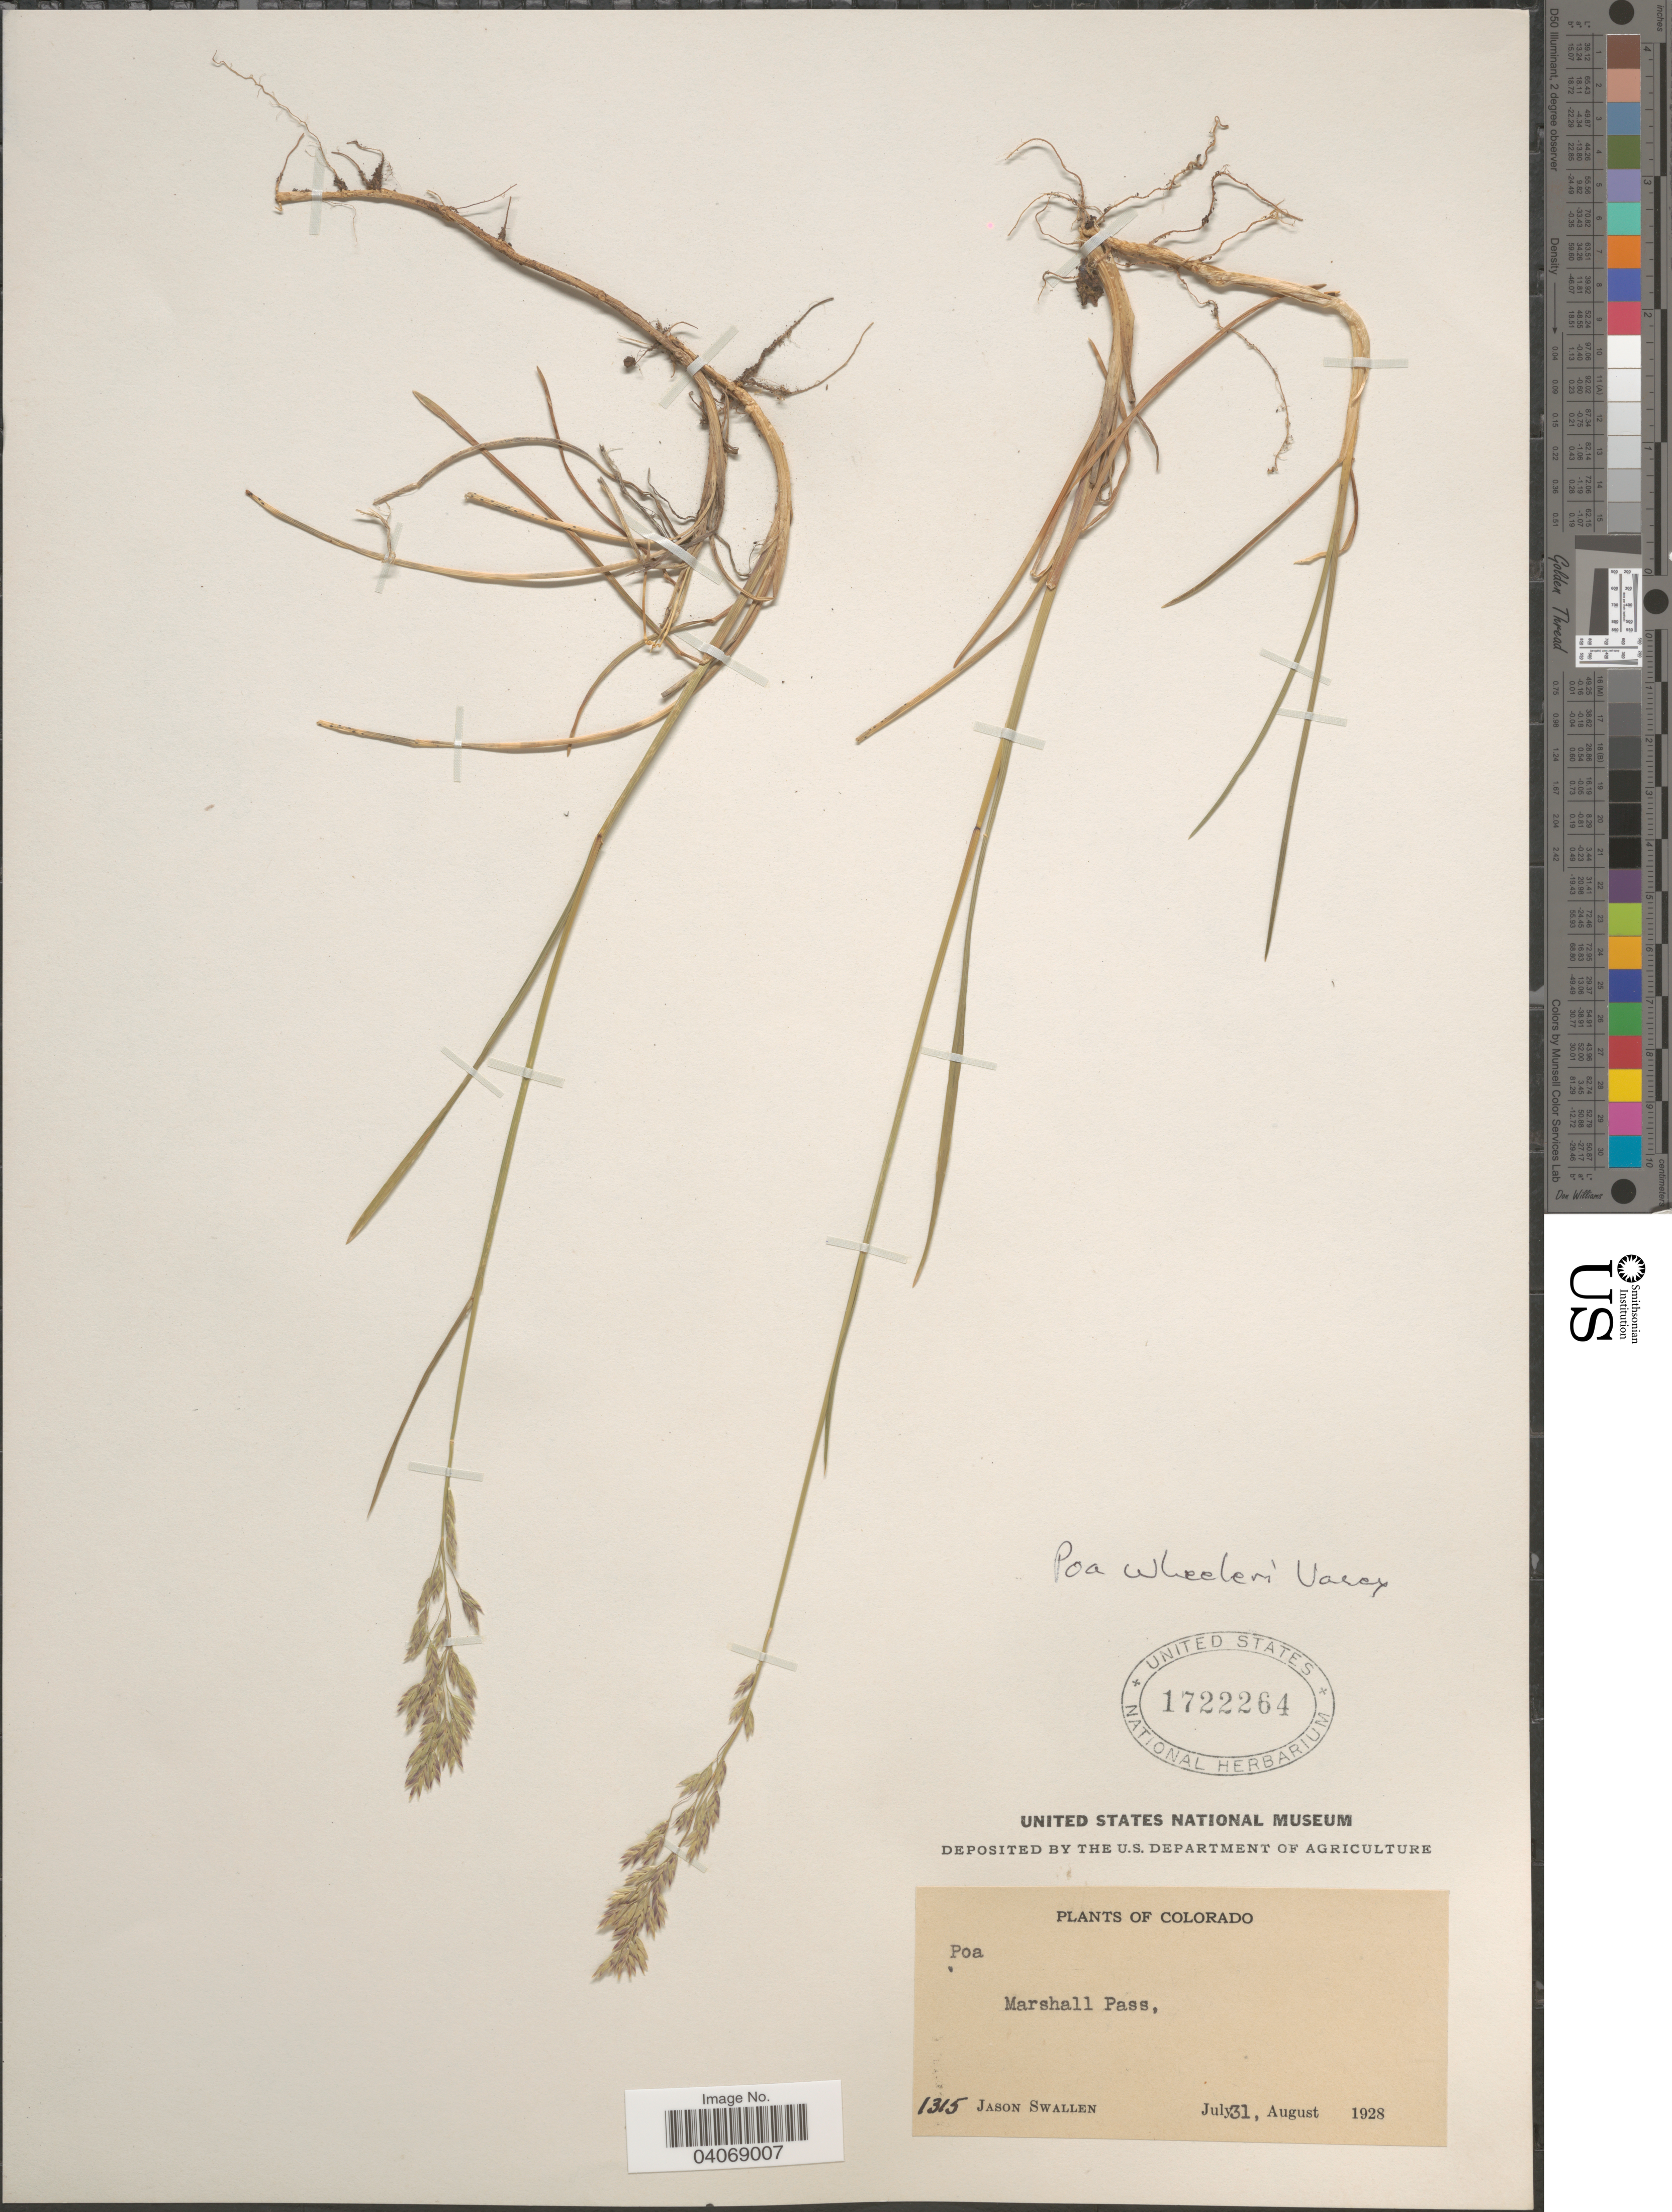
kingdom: Plantae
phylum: Tracheophyta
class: Liliopsida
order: Poales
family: Poaceae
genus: Poa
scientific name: Poa wheeleri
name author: Vasey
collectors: J. R. Swallen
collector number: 1315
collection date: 1928-07-31/1928-08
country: United States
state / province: Colorado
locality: Marshall Pass.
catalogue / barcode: US 1722264